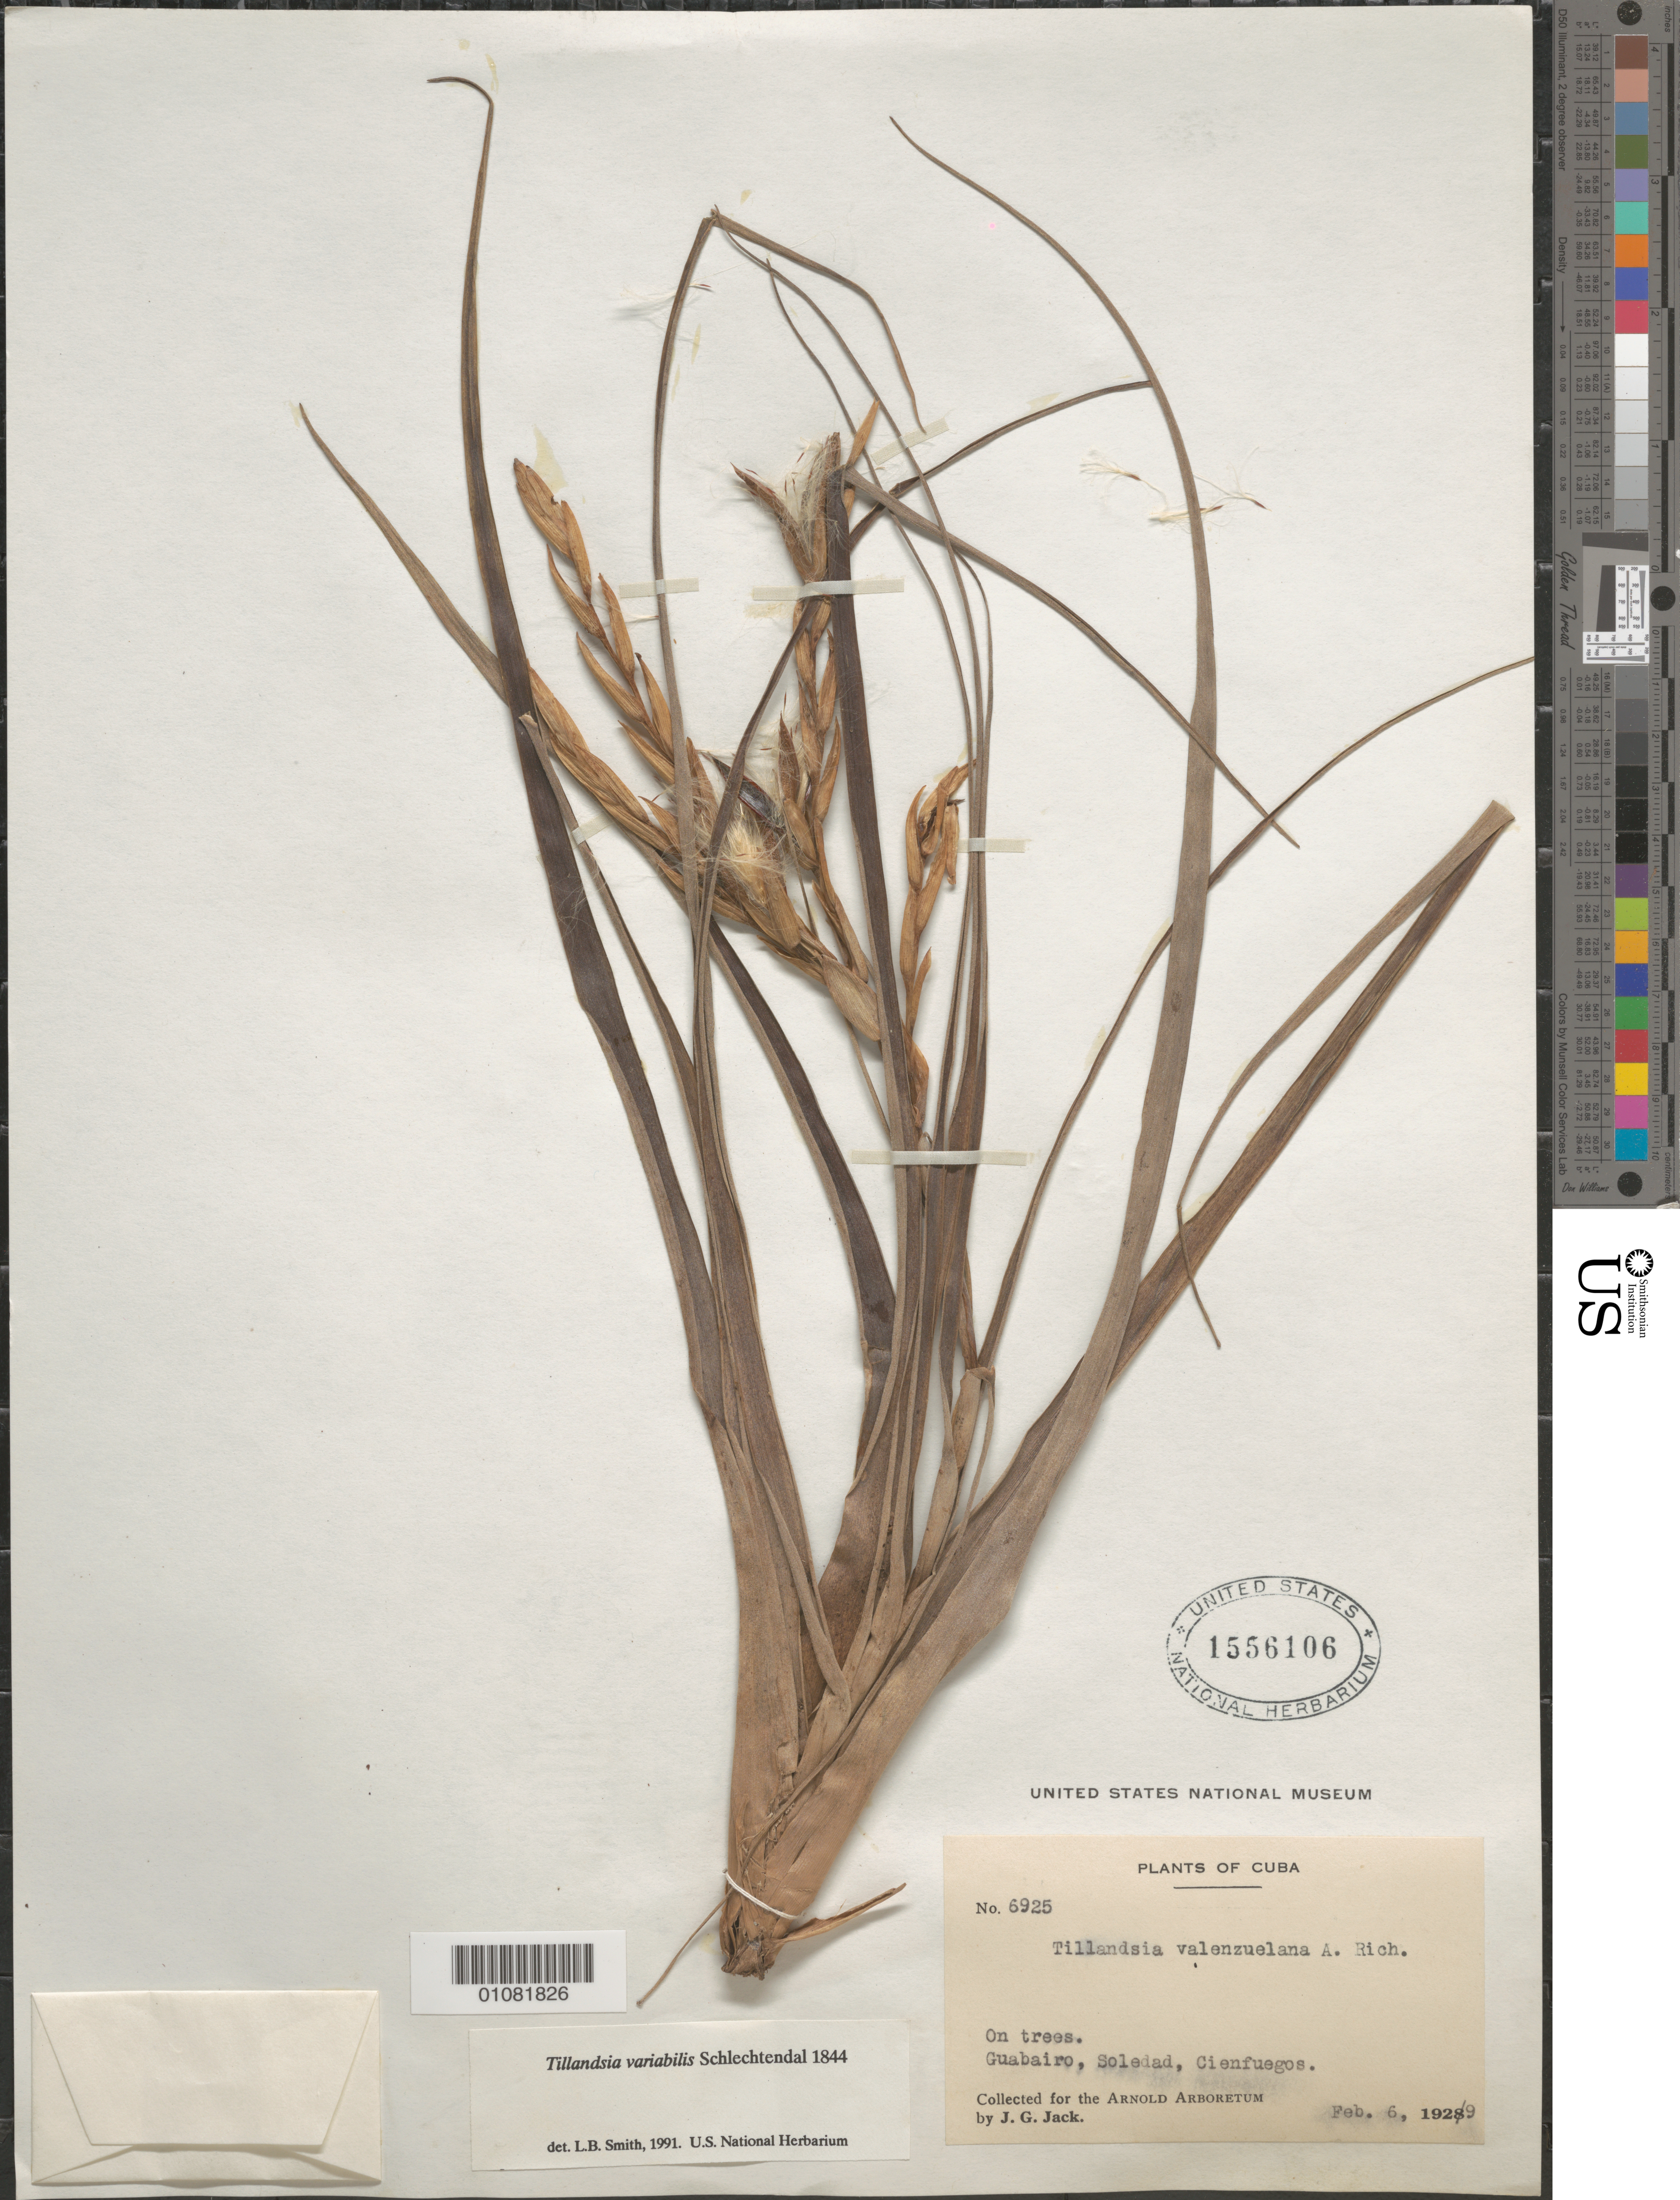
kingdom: Plantae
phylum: Tracheophyta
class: Liliopsida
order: Poales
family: Bromeliaceae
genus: Tillandsia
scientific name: Tillandsia variabilis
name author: Schltdl.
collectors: J. G. Jack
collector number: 6925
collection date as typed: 06 Feb 1929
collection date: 1929-02-06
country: Cuba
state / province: Cienfuegos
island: Cuba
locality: Guabairo, Soledad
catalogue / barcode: US 1556106